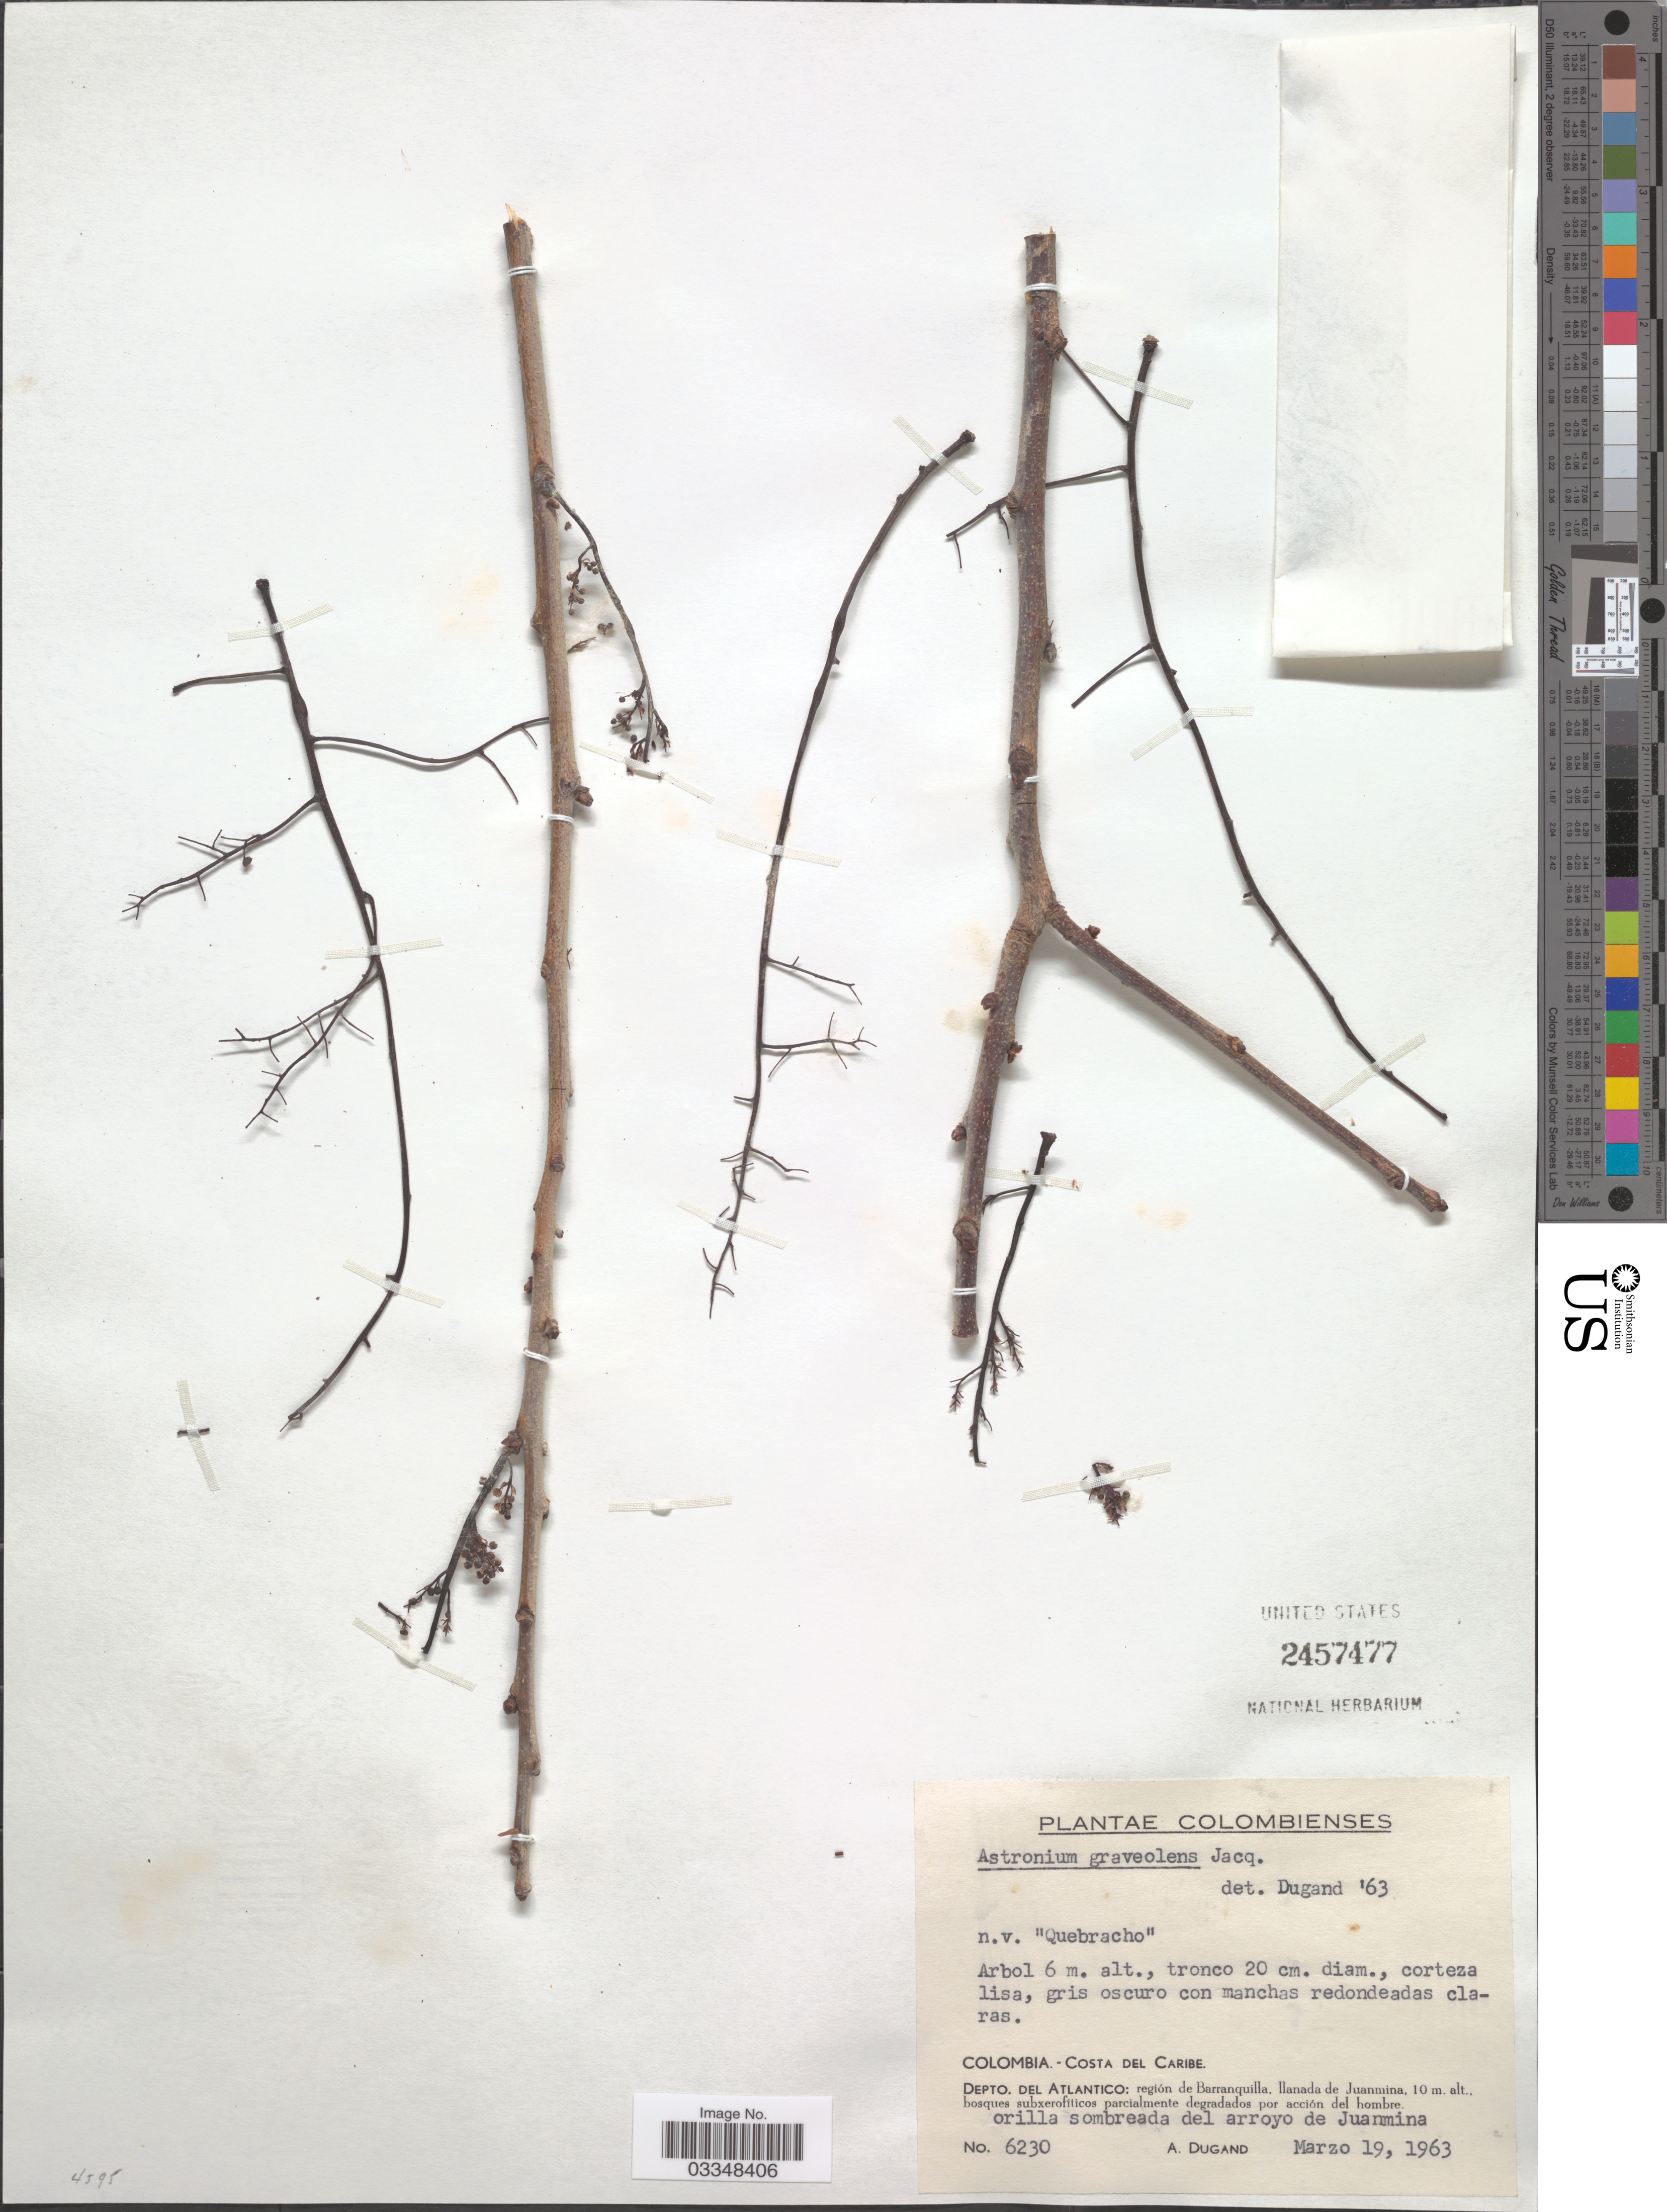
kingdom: Plantae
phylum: Tracheophyta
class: Magnoliopsida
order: Sapindales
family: Anacardiaceae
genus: Astronium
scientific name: Astronium graveolens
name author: Jacq.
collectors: A. Dugand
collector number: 6230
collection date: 1963-03-19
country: Colombia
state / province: Atlántico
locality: Costa del Caribe. Depto. del Atlantico: región de Barranquilla, llanada de Juanmina. Orillas sombreadas del arroyo de Juanmina.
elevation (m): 10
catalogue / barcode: US 2457477